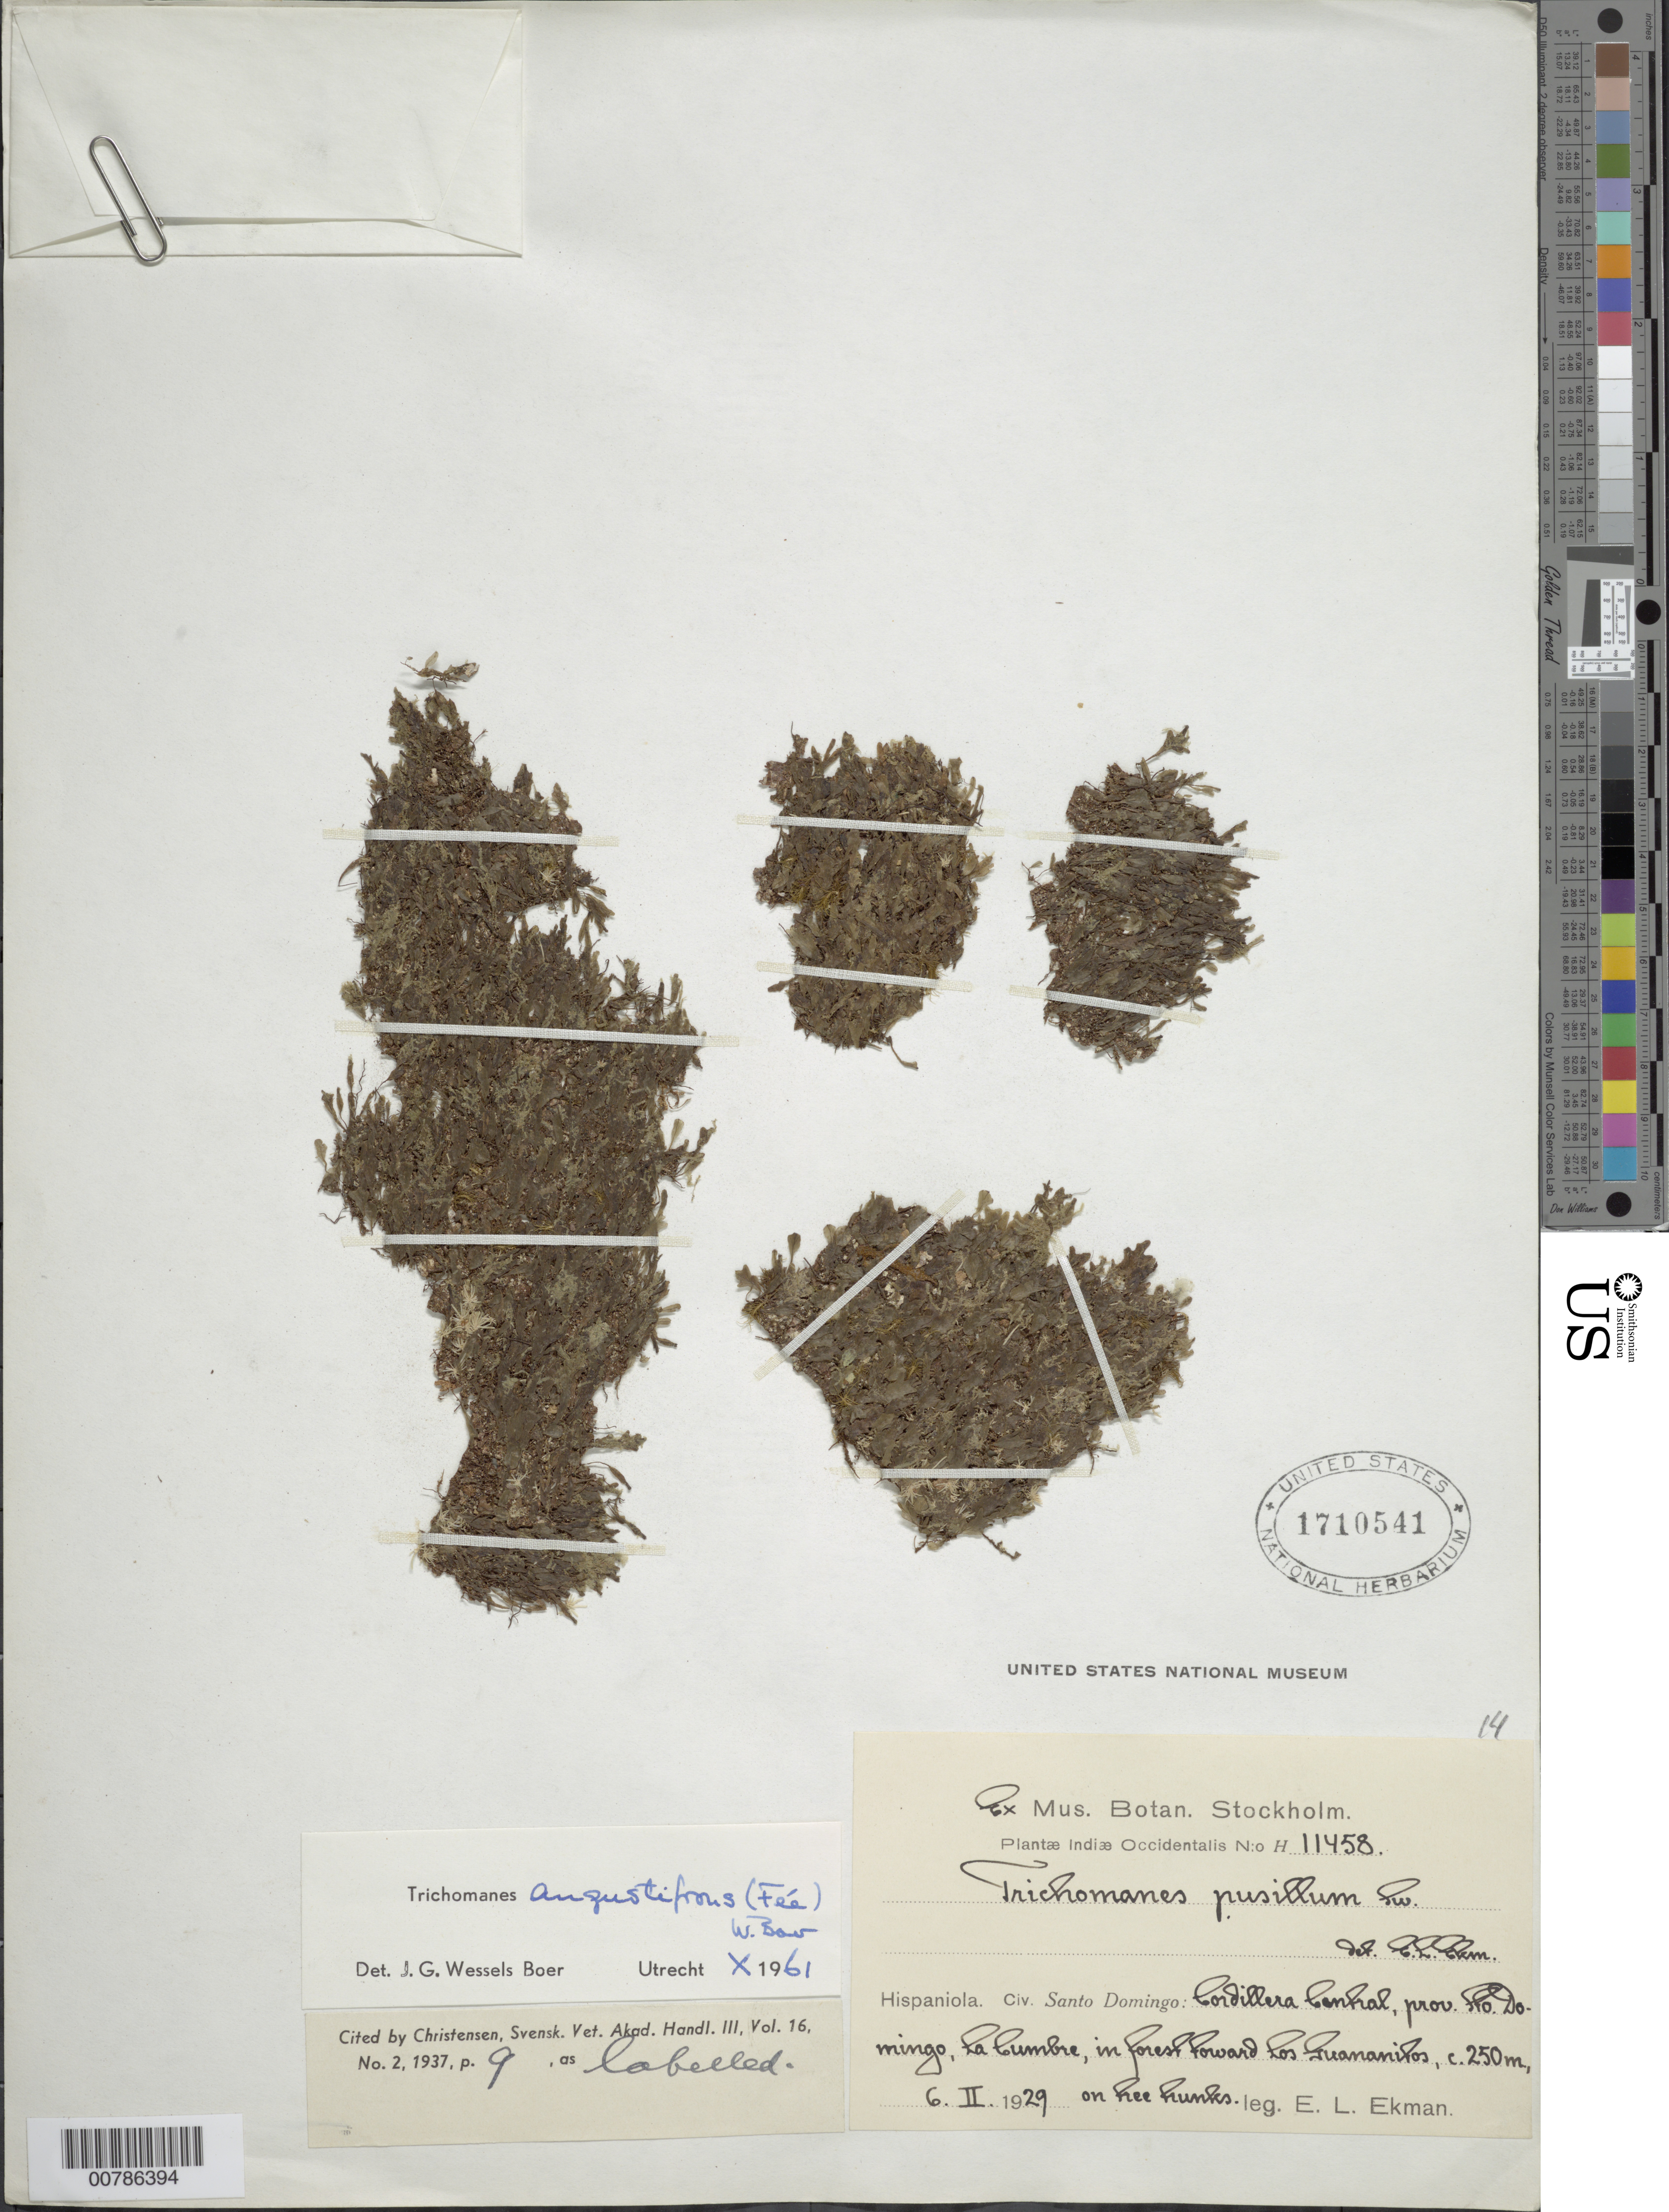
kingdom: Plantae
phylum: Tracheophyta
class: Polypodiopsida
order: Hymenophyllales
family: Hymenophyllaceae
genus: Didymoglossum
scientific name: Didymoglossum angustifrons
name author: Fée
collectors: E. L. Ekman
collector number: H 11458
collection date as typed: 06 Feb 1929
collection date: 1929-02-06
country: Dominican Republic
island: Hispaniola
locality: Cordillera Central, La Cumbre, toward Los Guananitos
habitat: In forest, on tree trunks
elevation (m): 250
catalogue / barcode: US 1710541